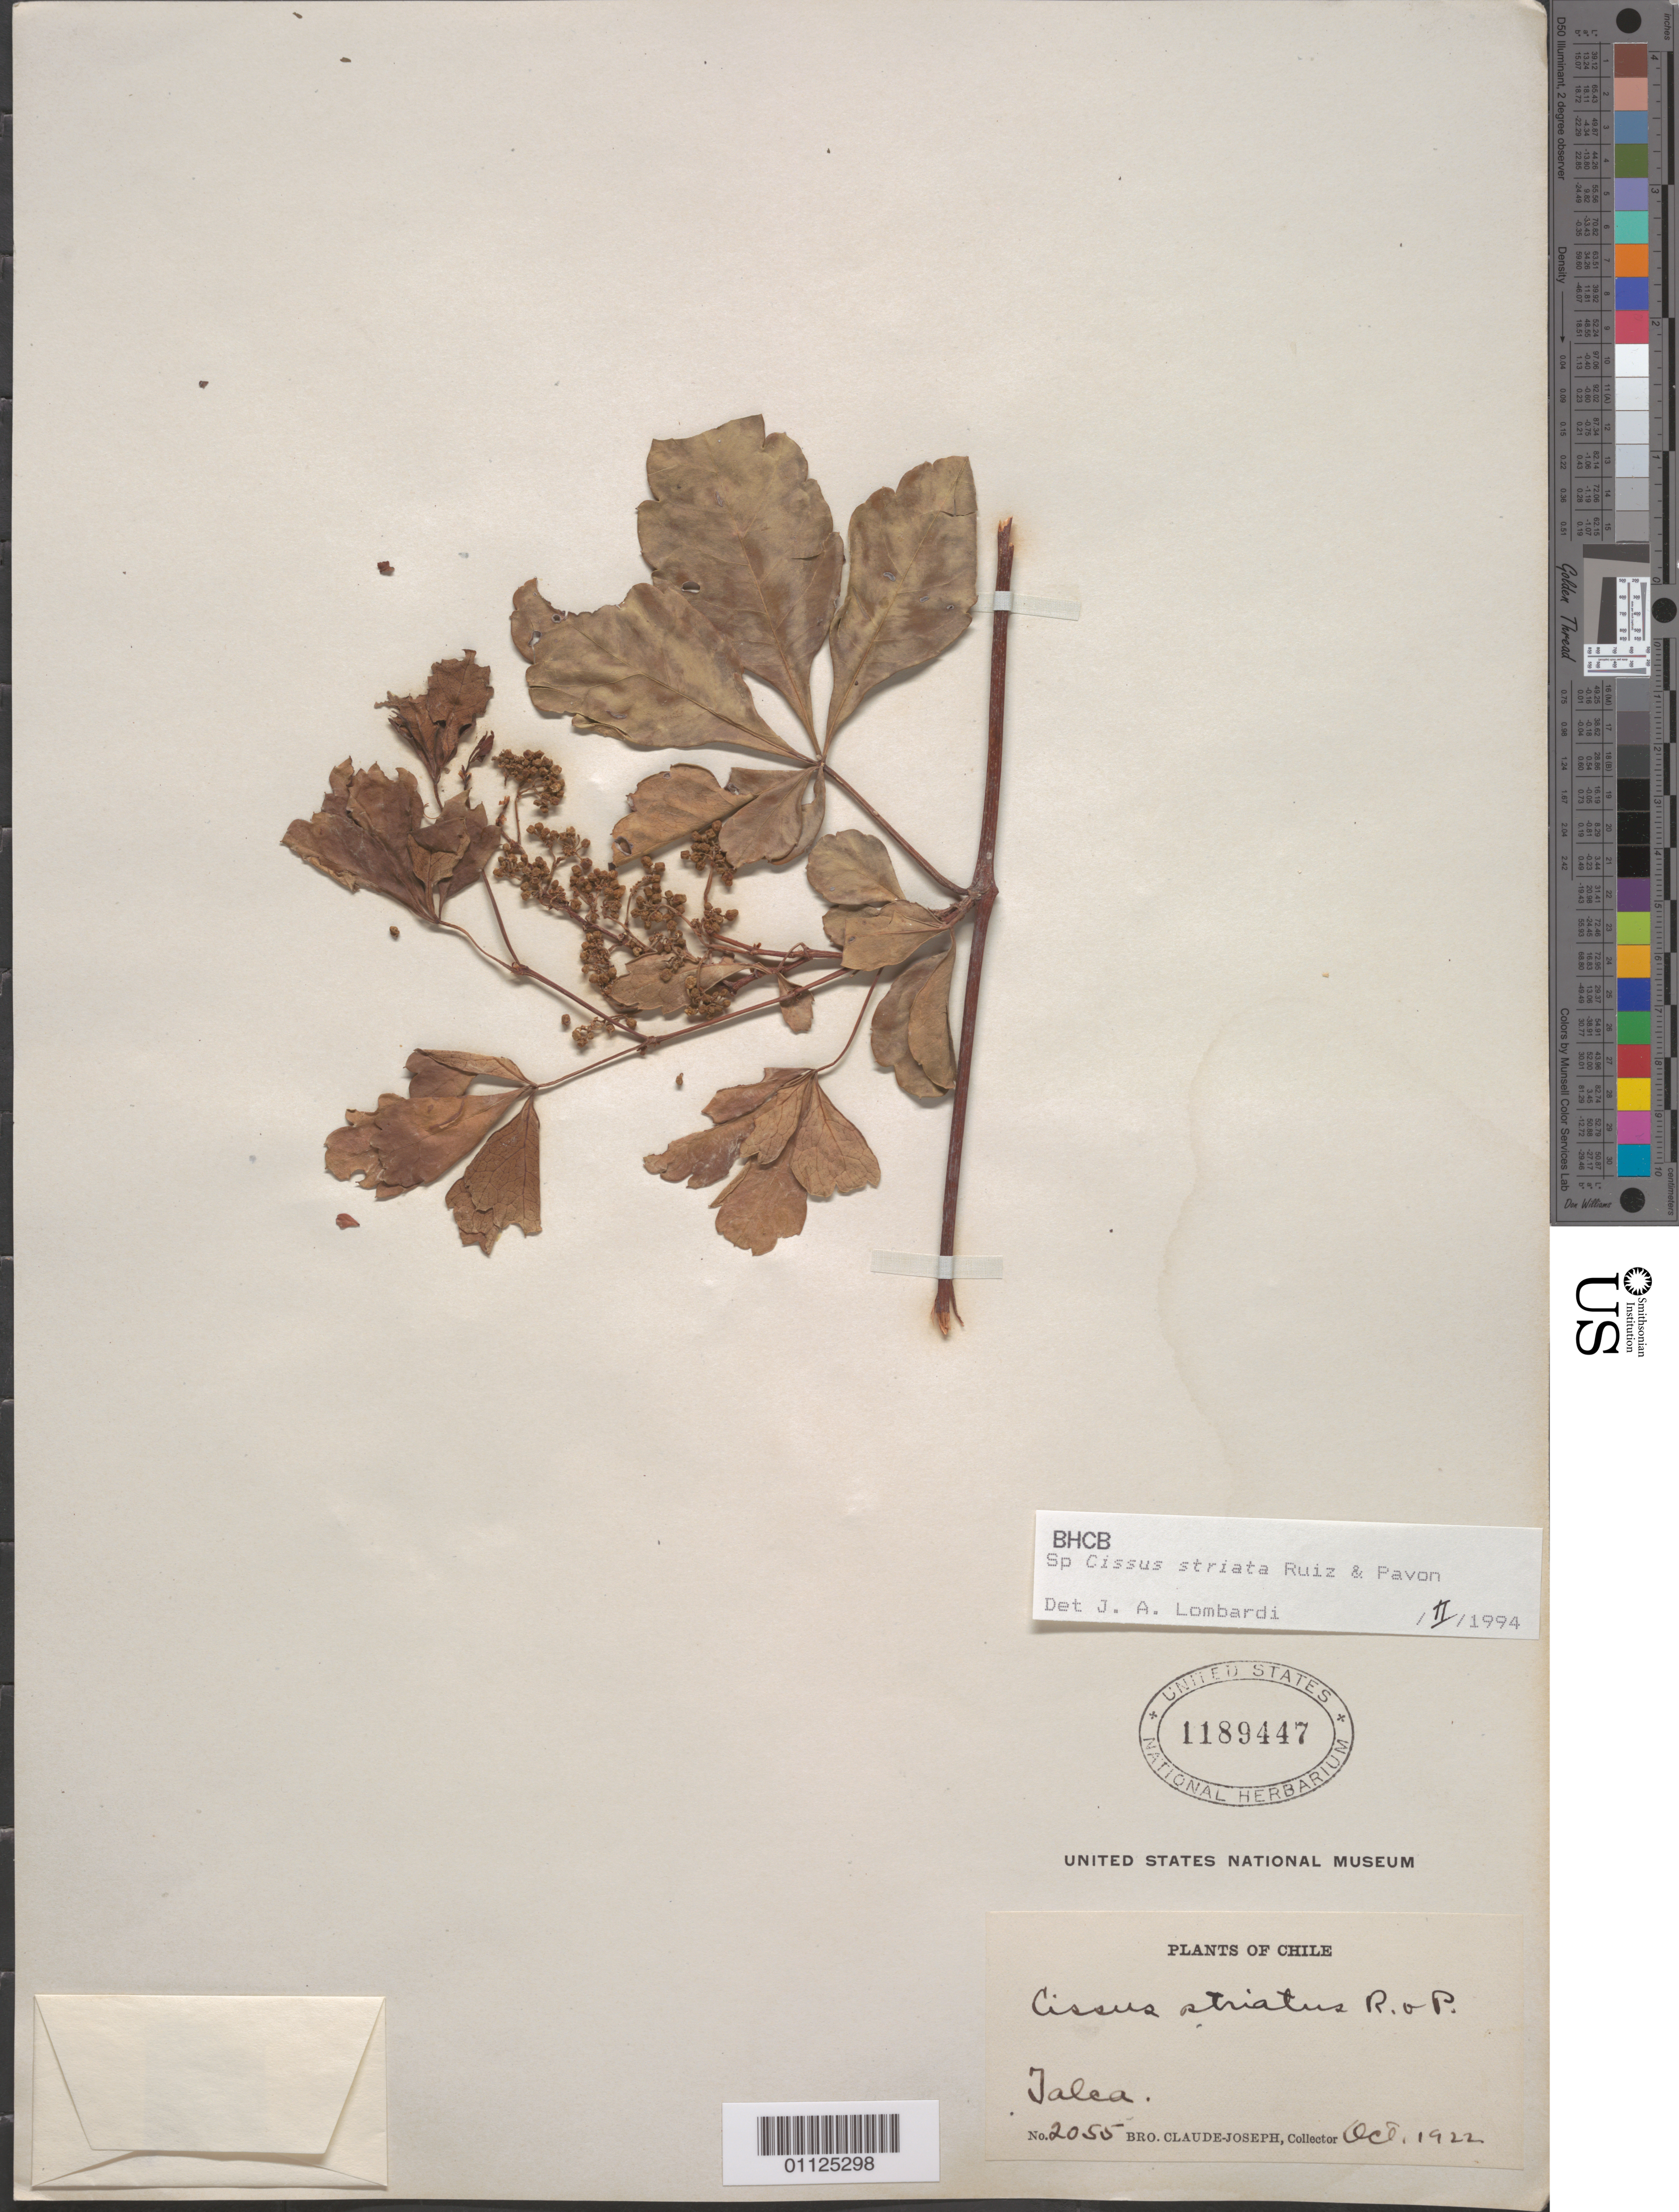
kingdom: Plantae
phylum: Tracheophyta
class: Magnoliopsida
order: Vitales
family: Vitaceae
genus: Clematicissus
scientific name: Clematicissus striata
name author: (Ruiz & Pav.) Lombardi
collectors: Bro. Claude-Joseph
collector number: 2055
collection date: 1922-10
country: Chile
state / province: Maule (VII)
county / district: Talca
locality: Talca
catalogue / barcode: US 1189447